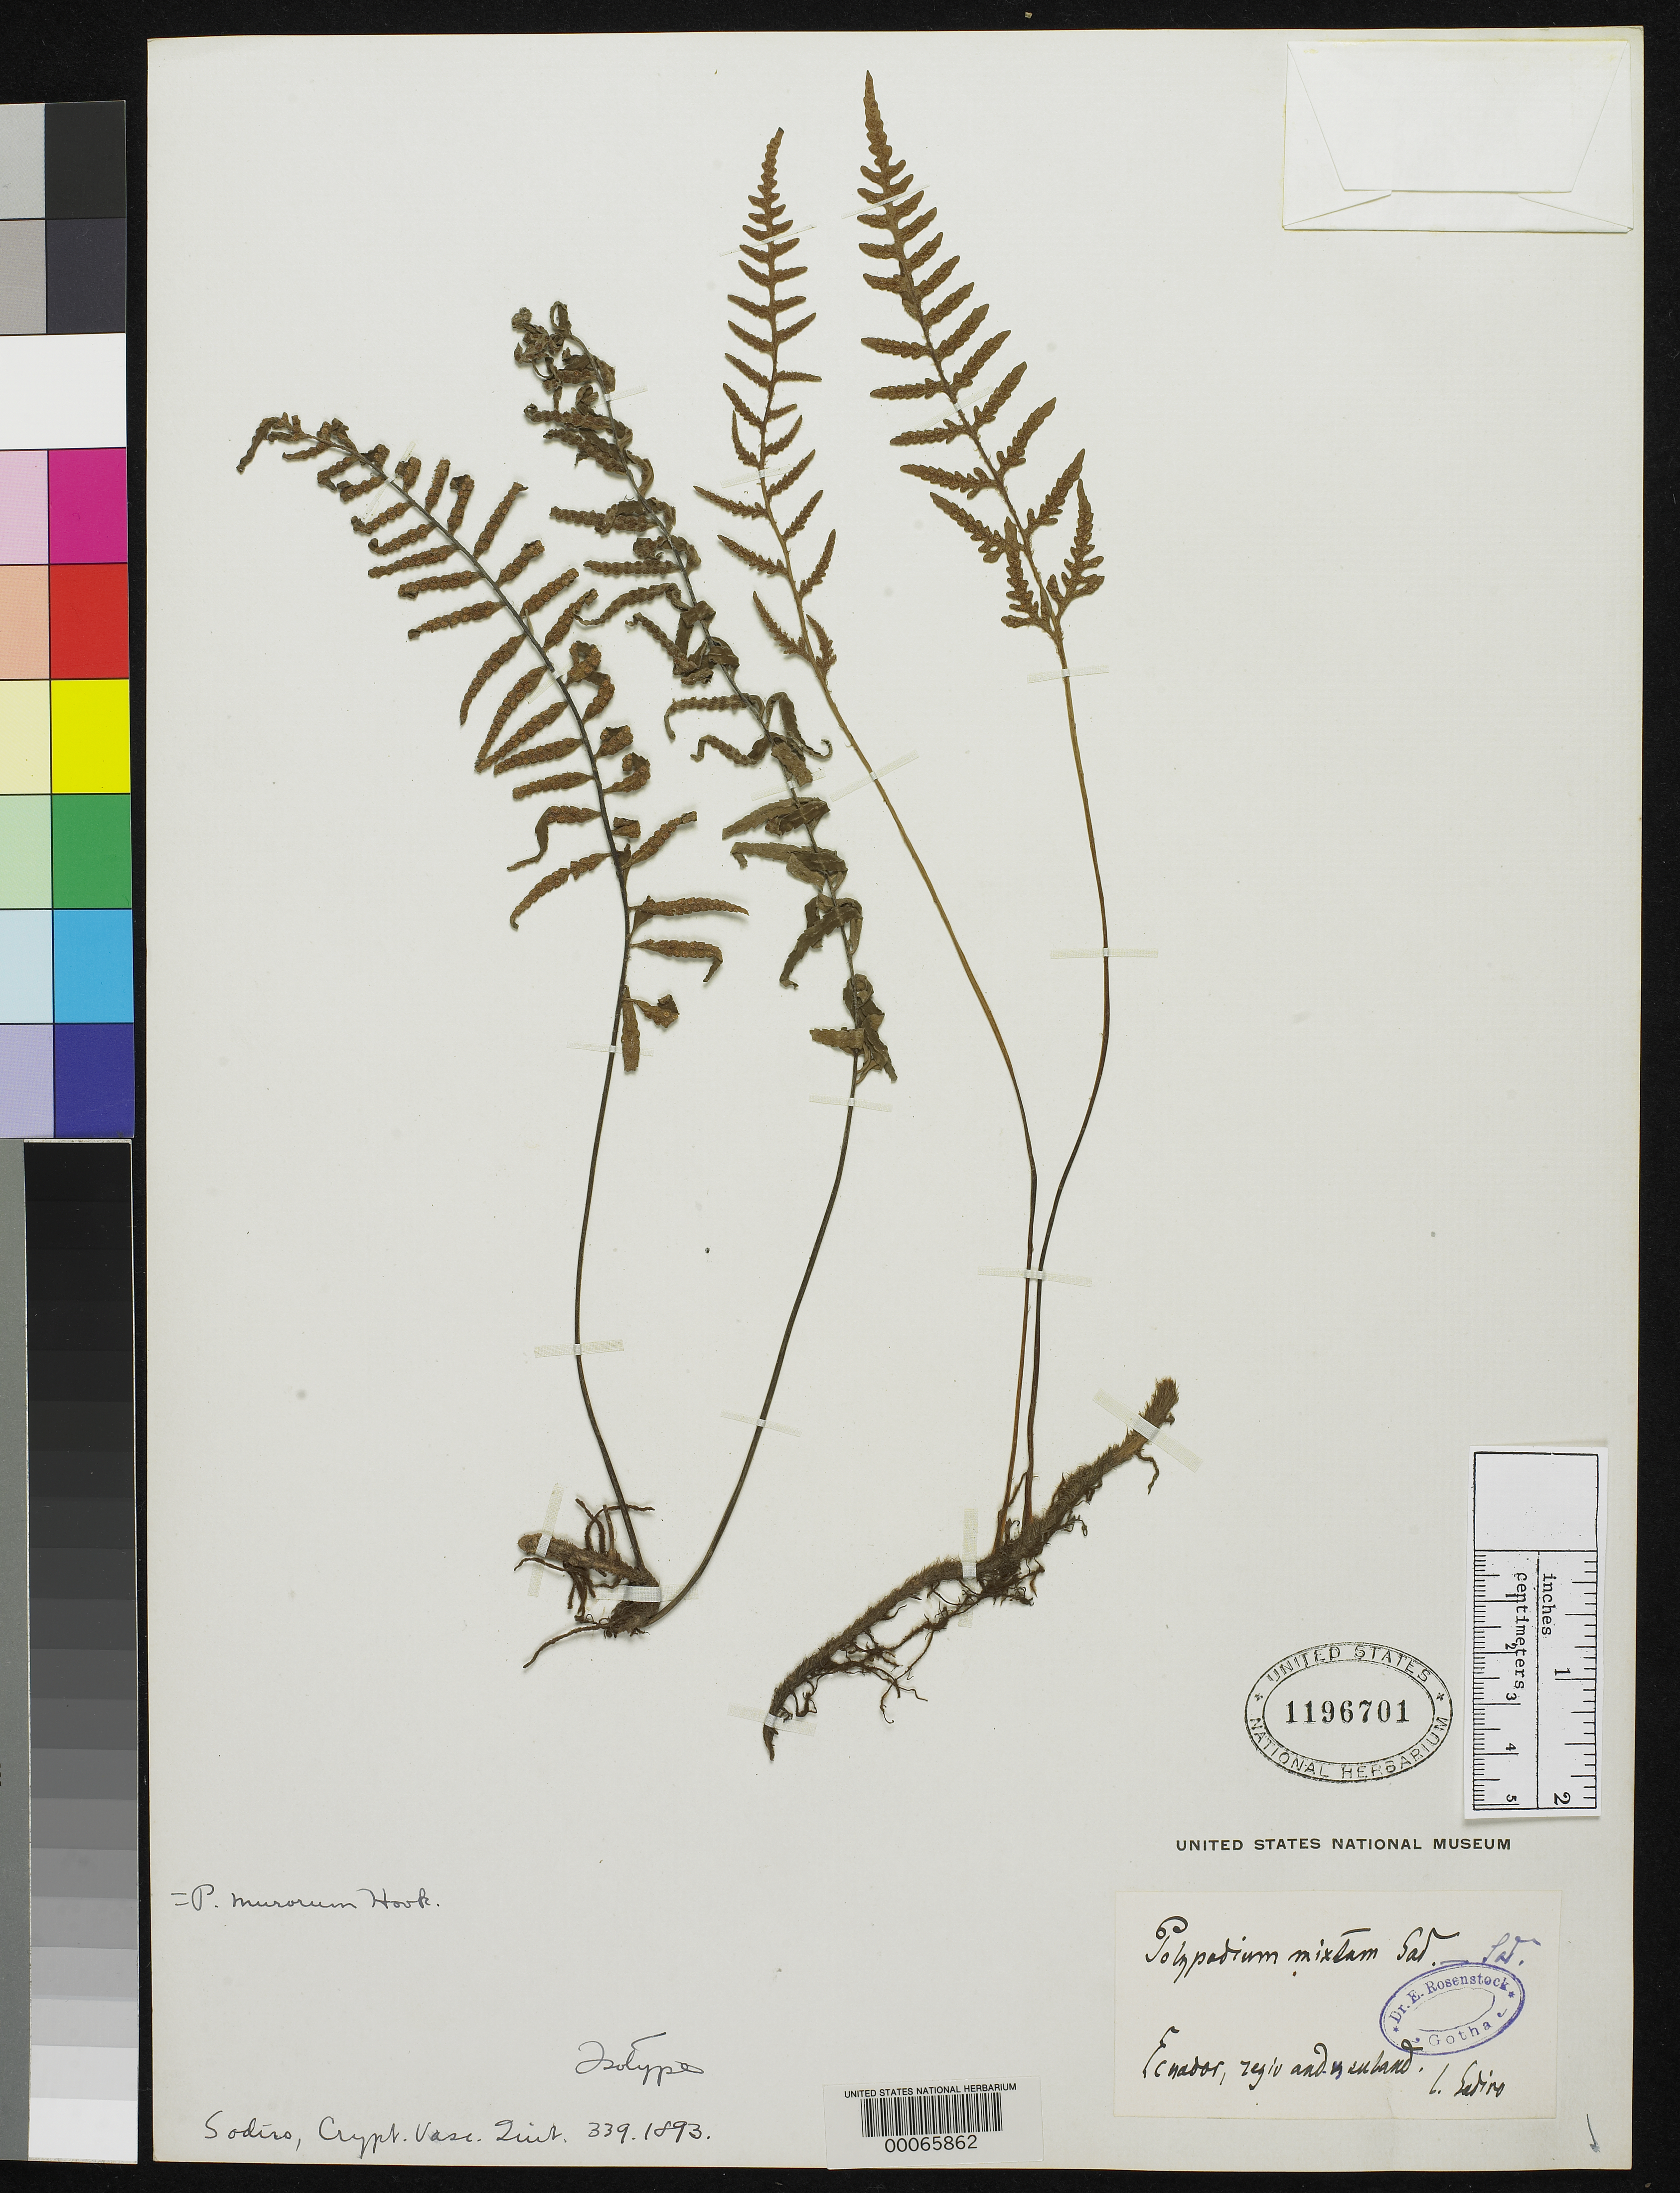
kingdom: Plantae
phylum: Tracheophyta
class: Polypodiopsida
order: Polypodiales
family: Polypodiaceae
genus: Polypodium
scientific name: Polypodium mixtum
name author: Sodiro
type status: Type Collection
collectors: L. Sodiro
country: Ecuador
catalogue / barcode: US 1196701